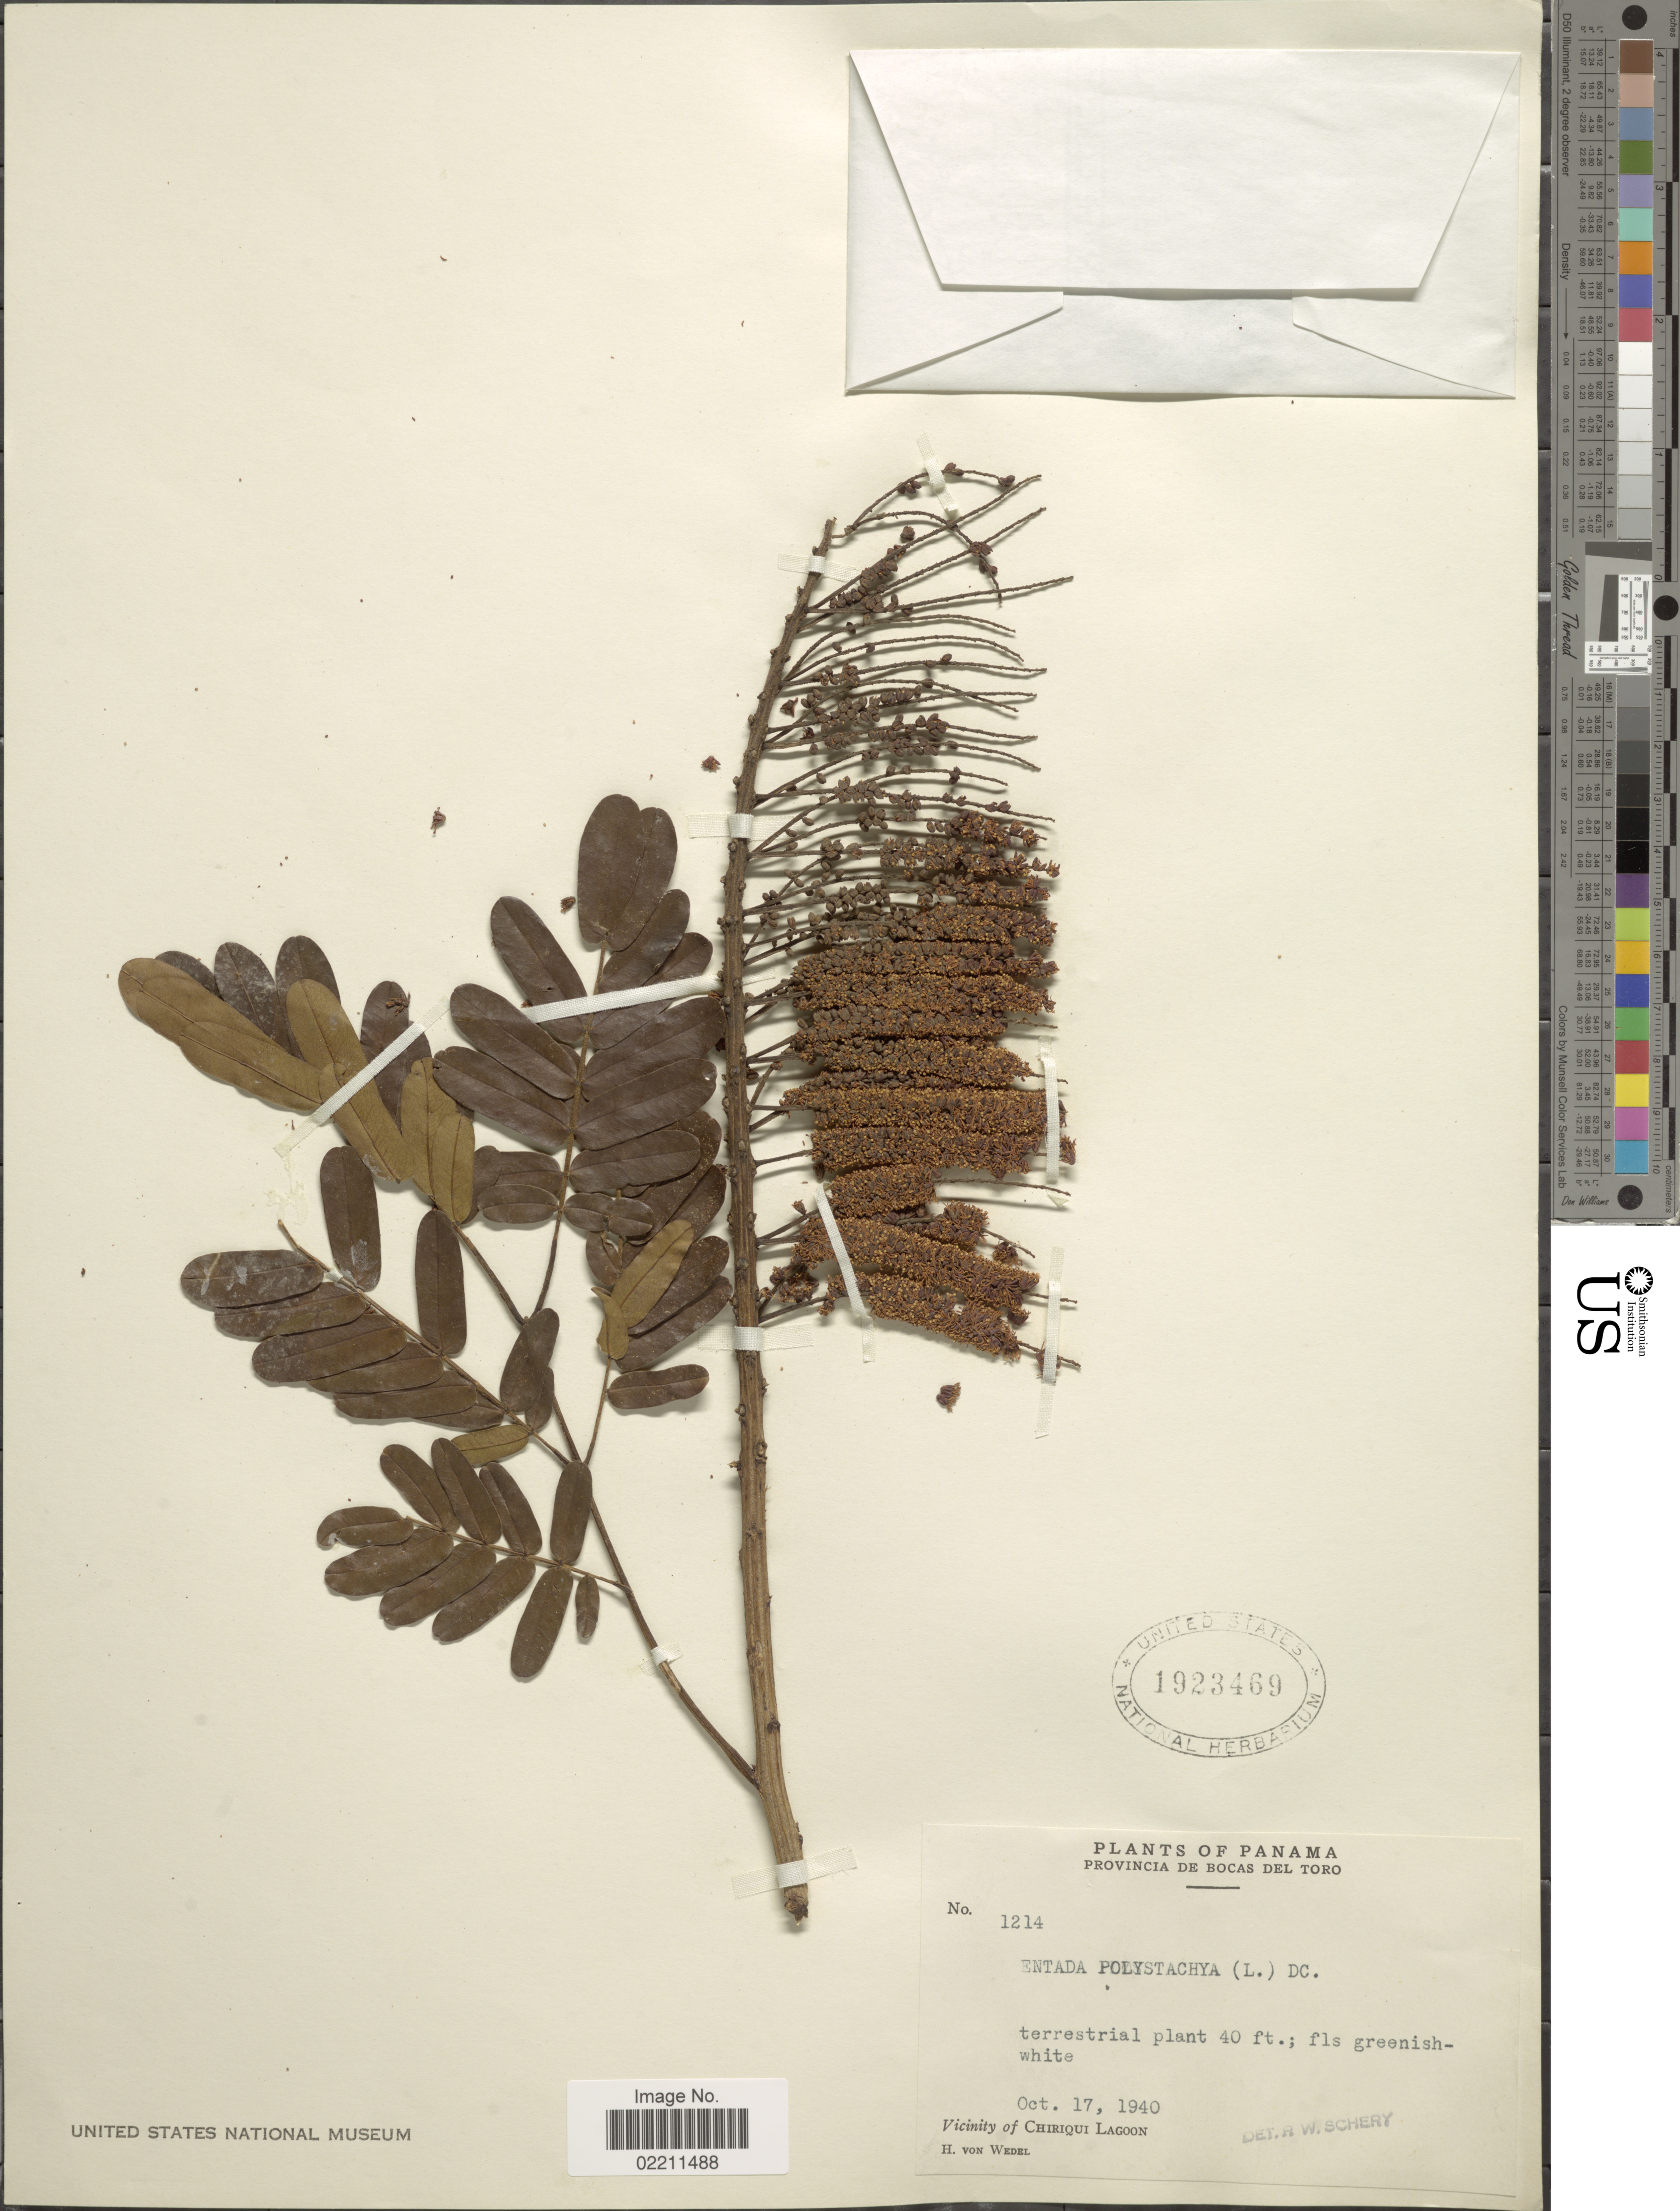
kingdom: Plantae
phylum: Tracheophyta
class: Magnoliopsida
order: Fabales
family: Fabaceae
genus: Entada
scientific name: Entada polystachya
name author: (L.) DC.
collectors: H. von Wedel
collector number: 1214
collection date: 1940-10-17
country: Panama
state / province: Bocas del Toro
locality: Vicinity of Chiriqui Lagoon. Provincia de Bocas del Toro.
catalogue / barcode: US 1923469